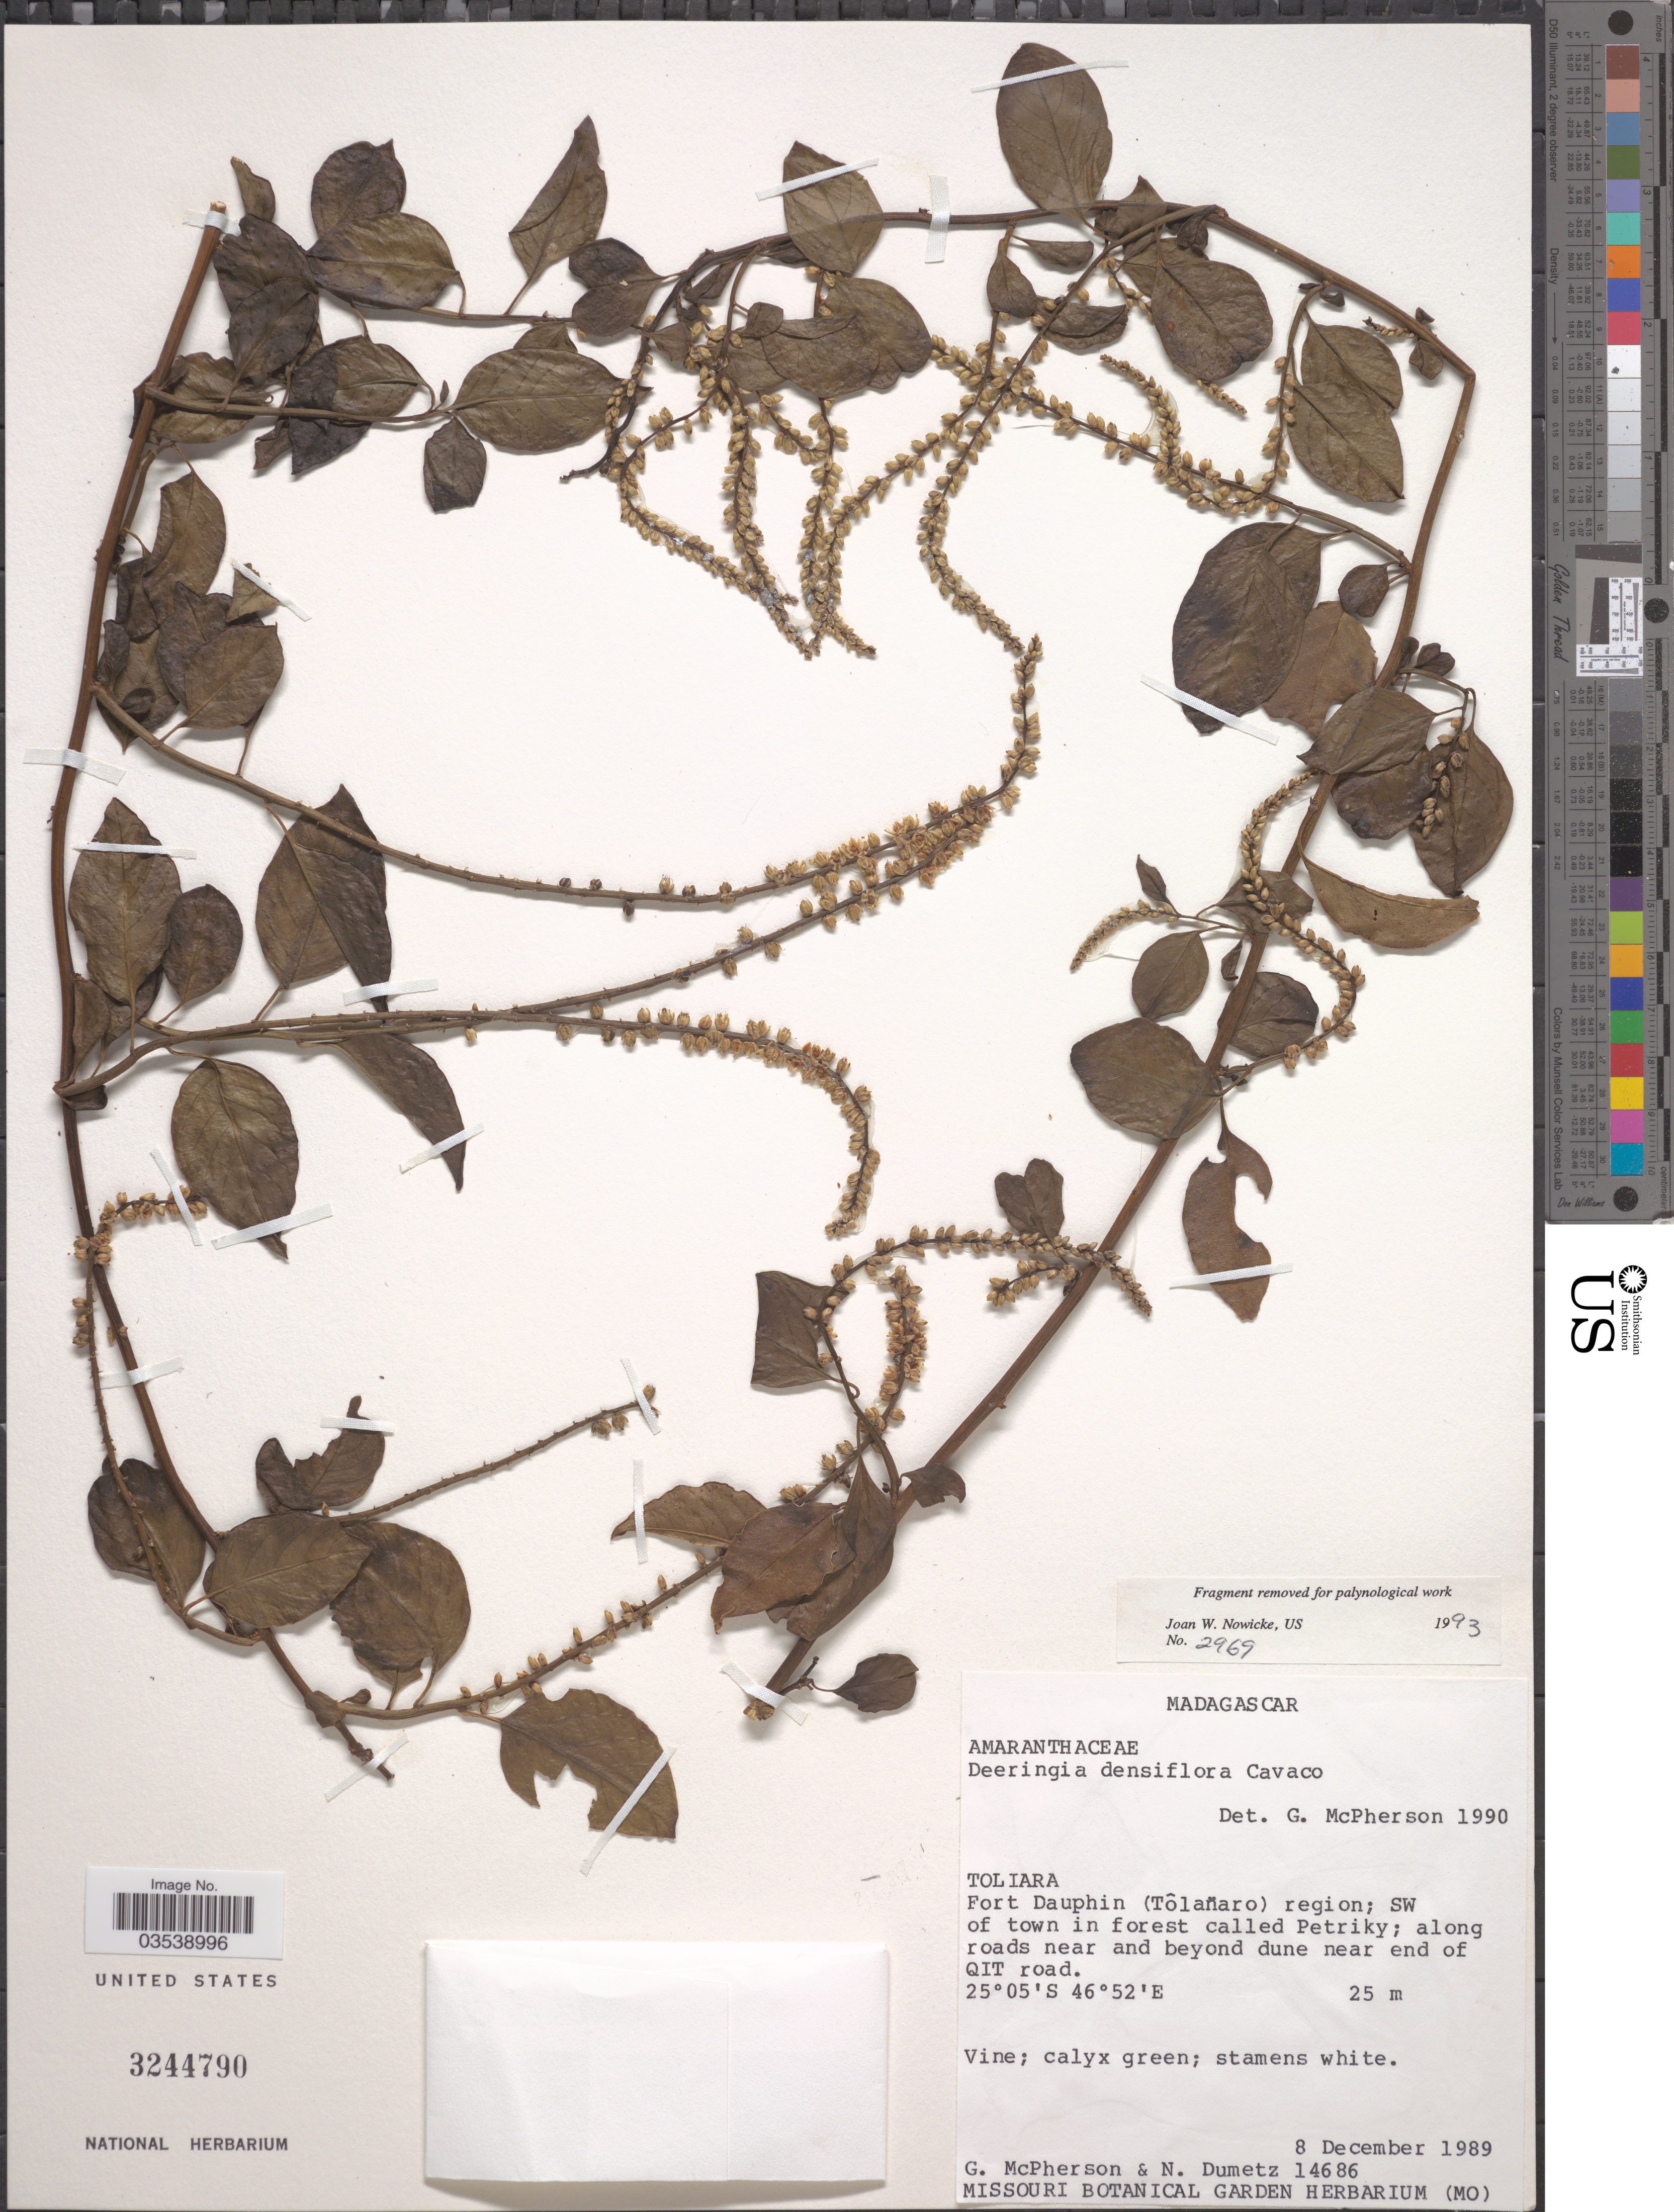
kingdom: Plantae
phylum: Tracheophyta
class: Magnoliopsida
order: Caryophyllales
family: Amaranthaceae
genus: Deeringia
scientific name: Deeringia densiflora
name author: Cavaco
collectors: G. McPherson & N. Dumetz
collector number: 14686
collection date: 1989-12-08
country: Madagascar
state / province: Anosy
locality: Fort Dauphin (Tôlanaro) region; SW of town in forest called Petriky; along roads near and beyond dune near end of QIT road.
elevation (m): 25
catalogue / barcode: US 3244790